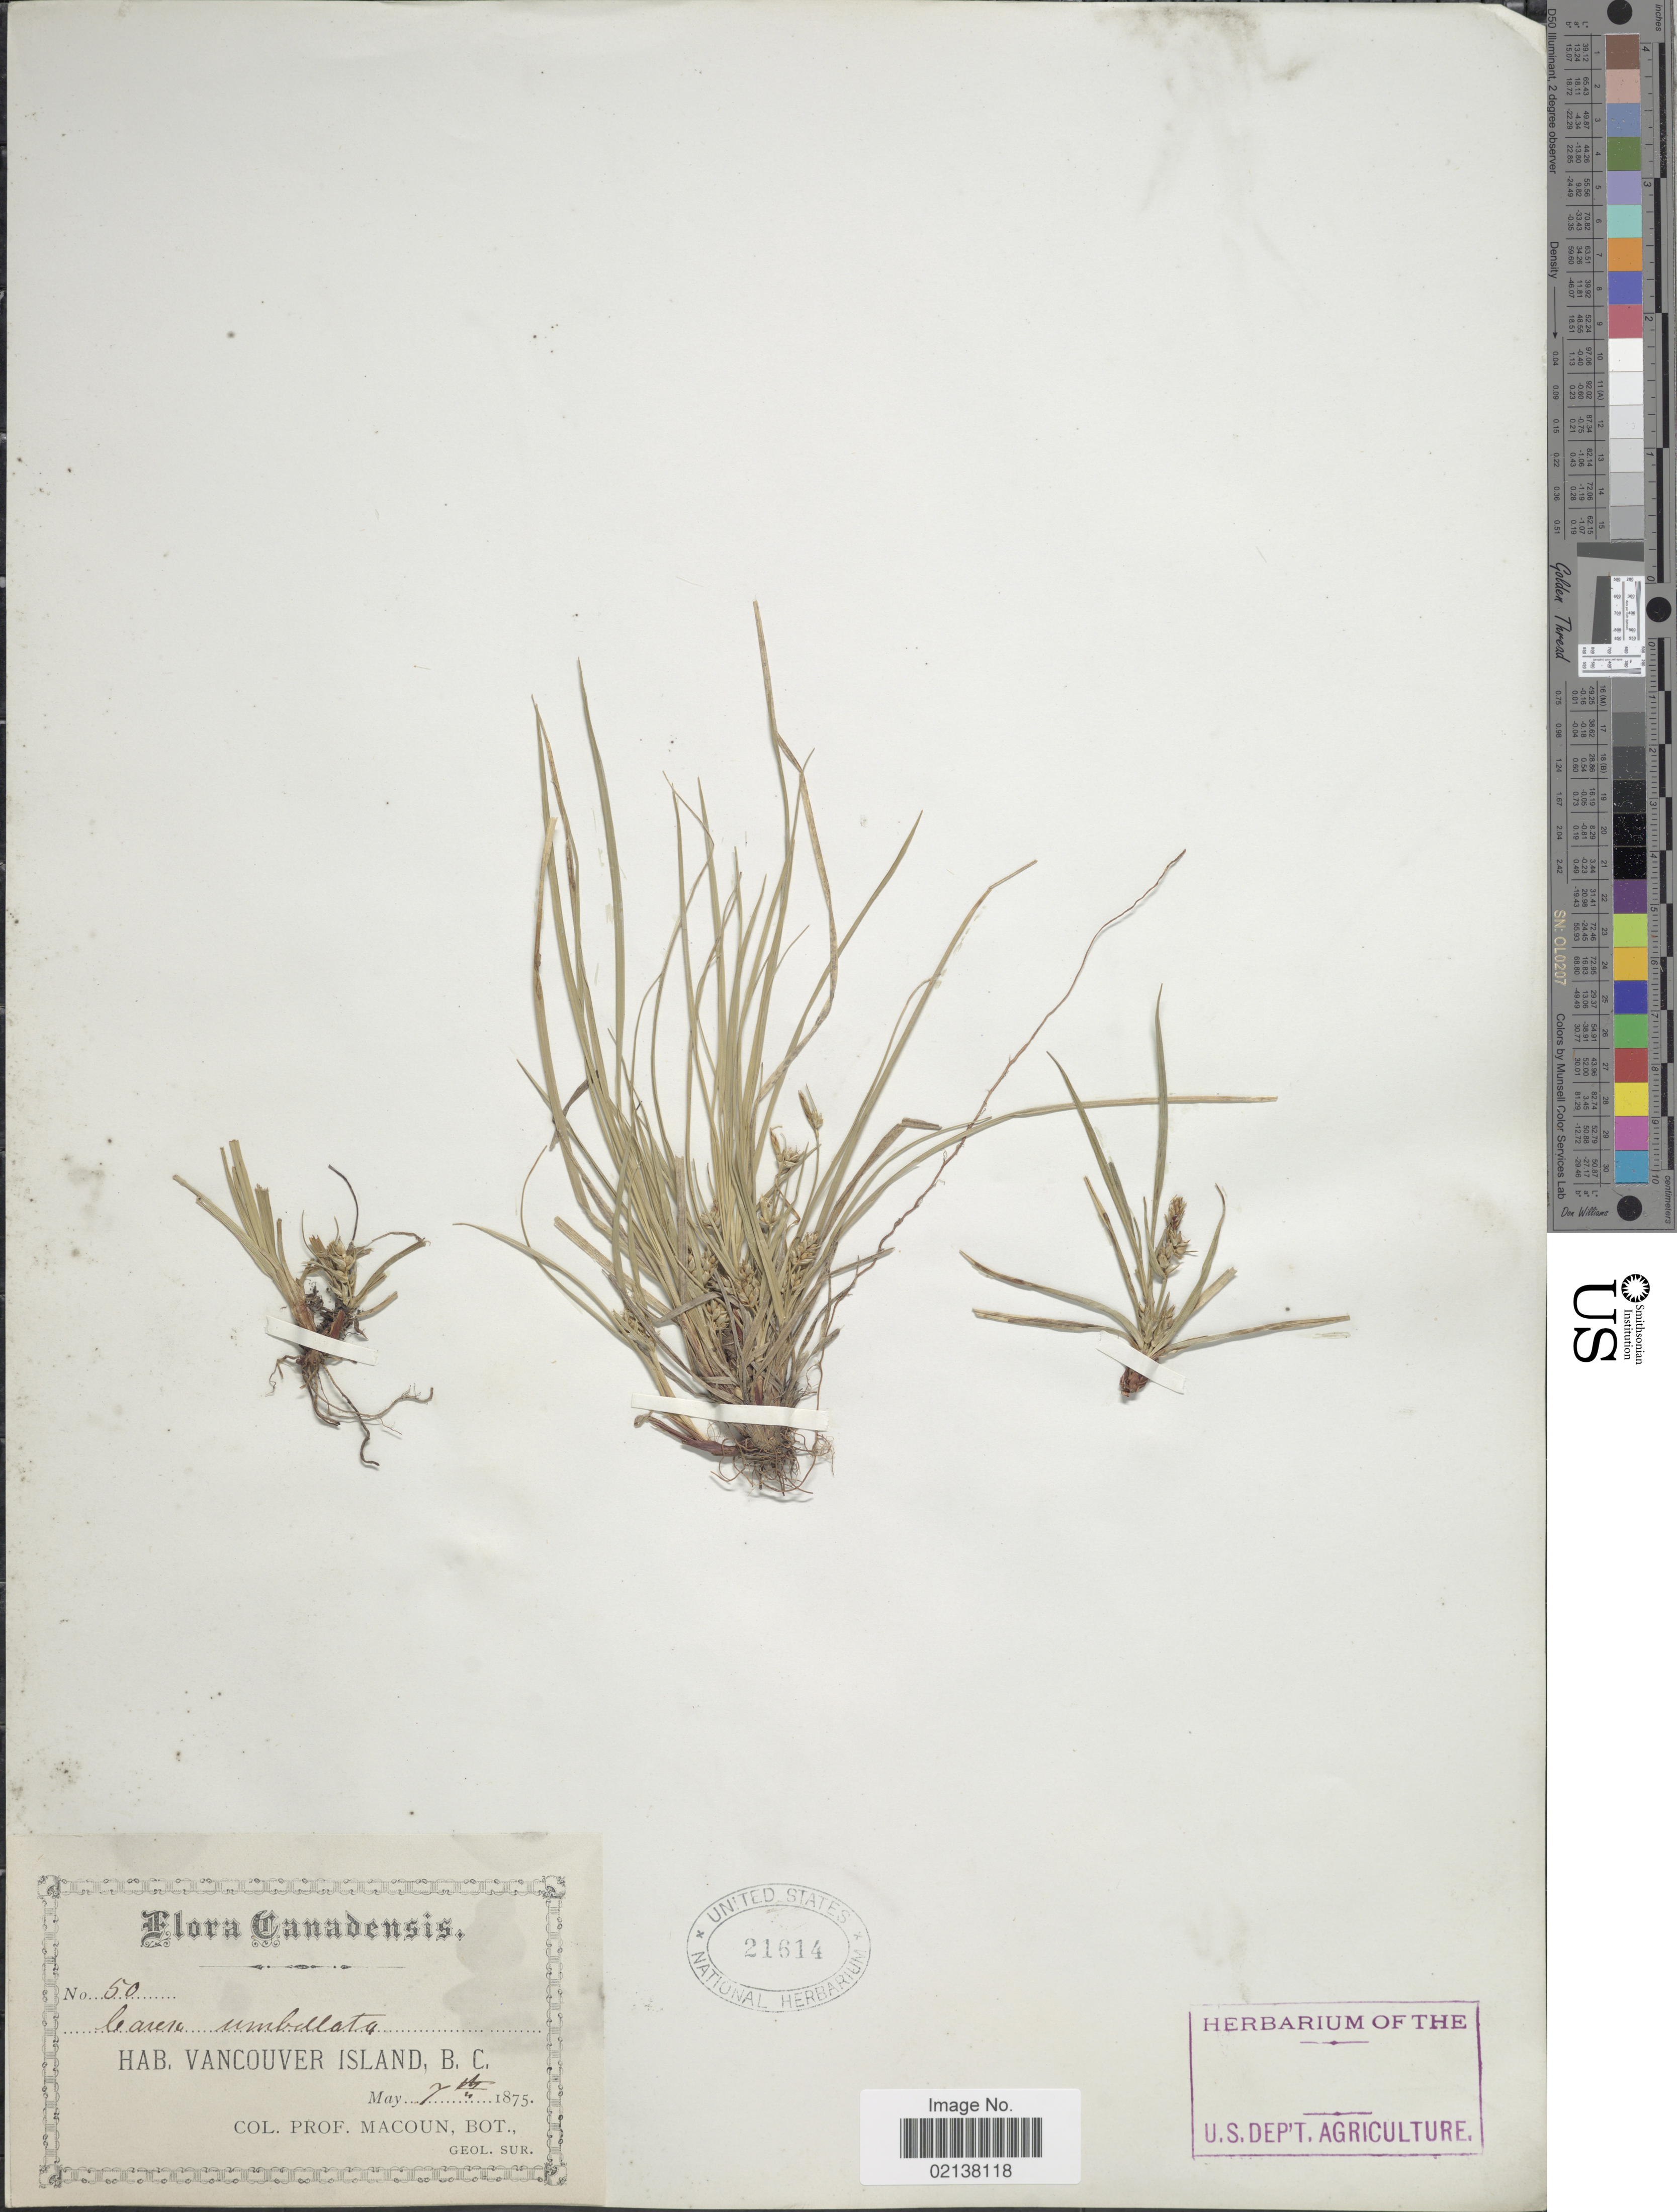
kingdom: Plantae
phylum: Tracheophyta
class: Liliopsida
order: Poales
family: Cyperaceae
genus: Carex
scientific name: Carex umbellata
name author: Schkuhr ex Willd.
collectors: -- Macoun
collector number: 50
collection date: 1875-05-07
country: Canada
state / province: British Columbia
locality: Vancouver Island, B.C.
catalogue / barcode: US 21614